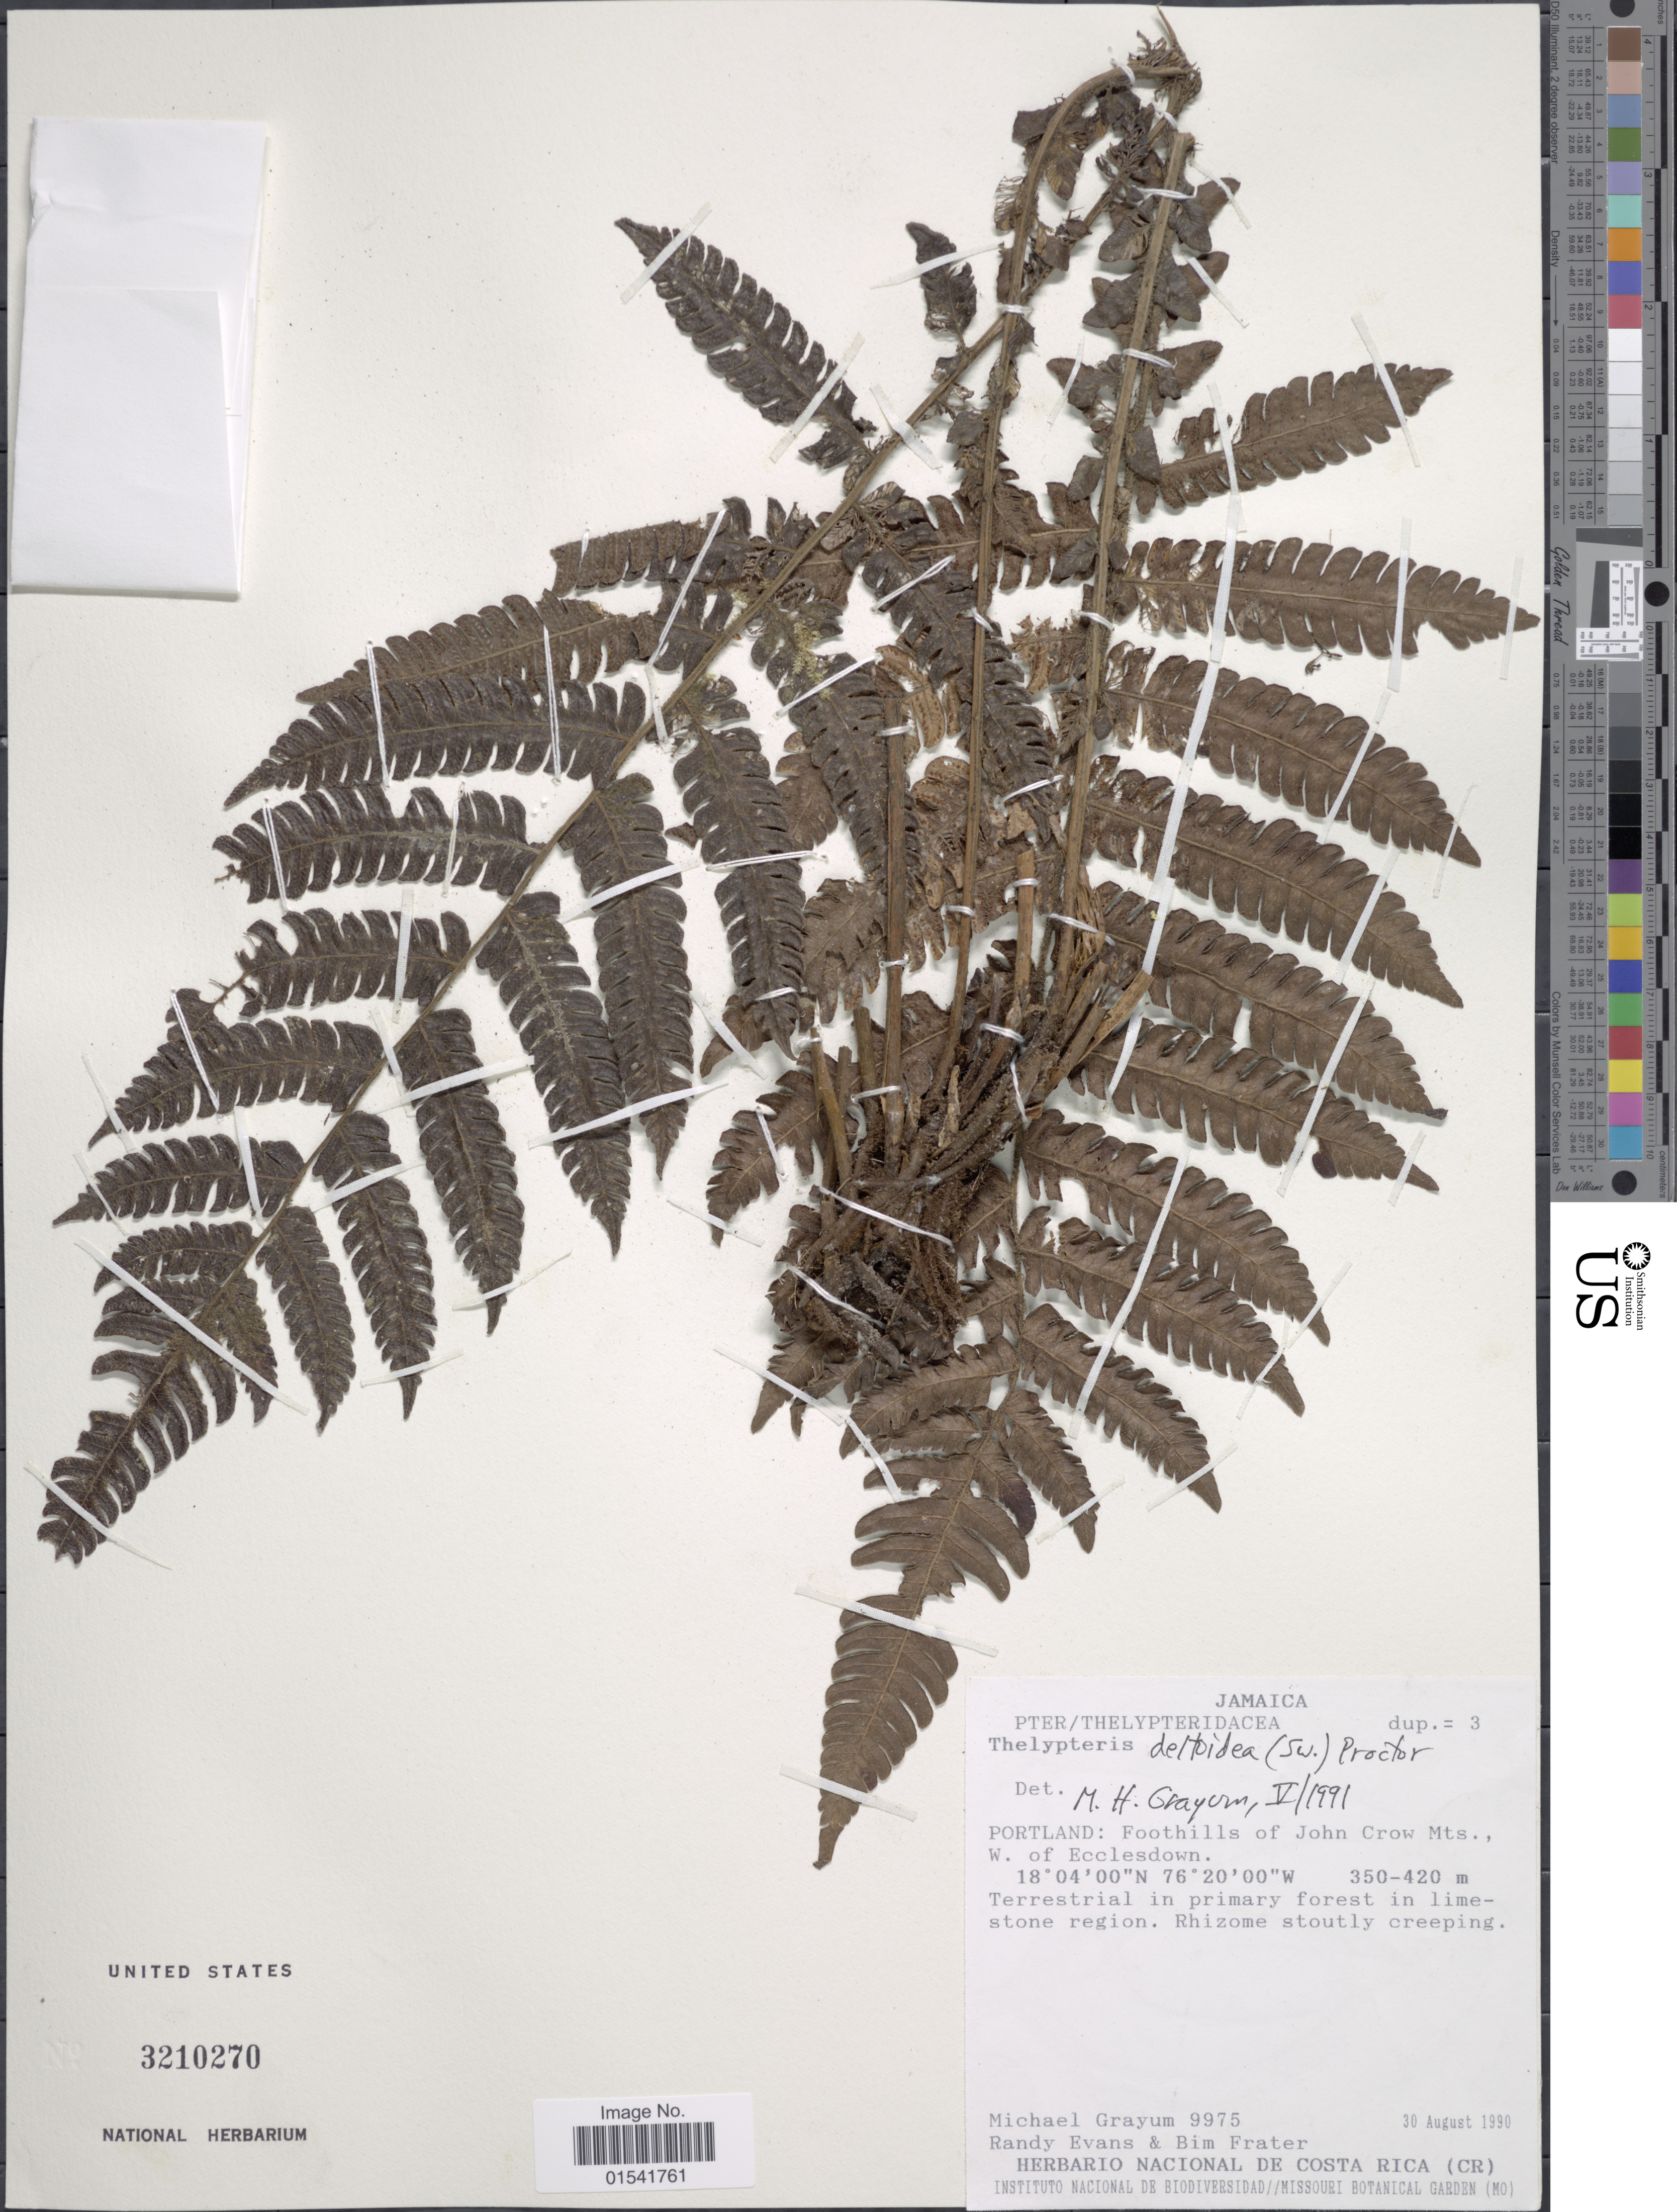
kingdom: Plantae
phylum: Tracheophyta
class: Polypodiopsida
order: Polypodiales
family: Thelypteridaceae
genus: Steiropteris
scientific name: Steiropteris deltoidea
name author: (Sw.) Pic. Serm.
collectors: M. H. Grayum, R. Evans & B. Frater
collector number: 9975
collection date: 1990-08-30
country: Jamaica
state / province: Portland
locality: Foothills of John Crow Mts., W. of Ecclesdown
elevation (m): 350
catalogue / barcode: US 3210270